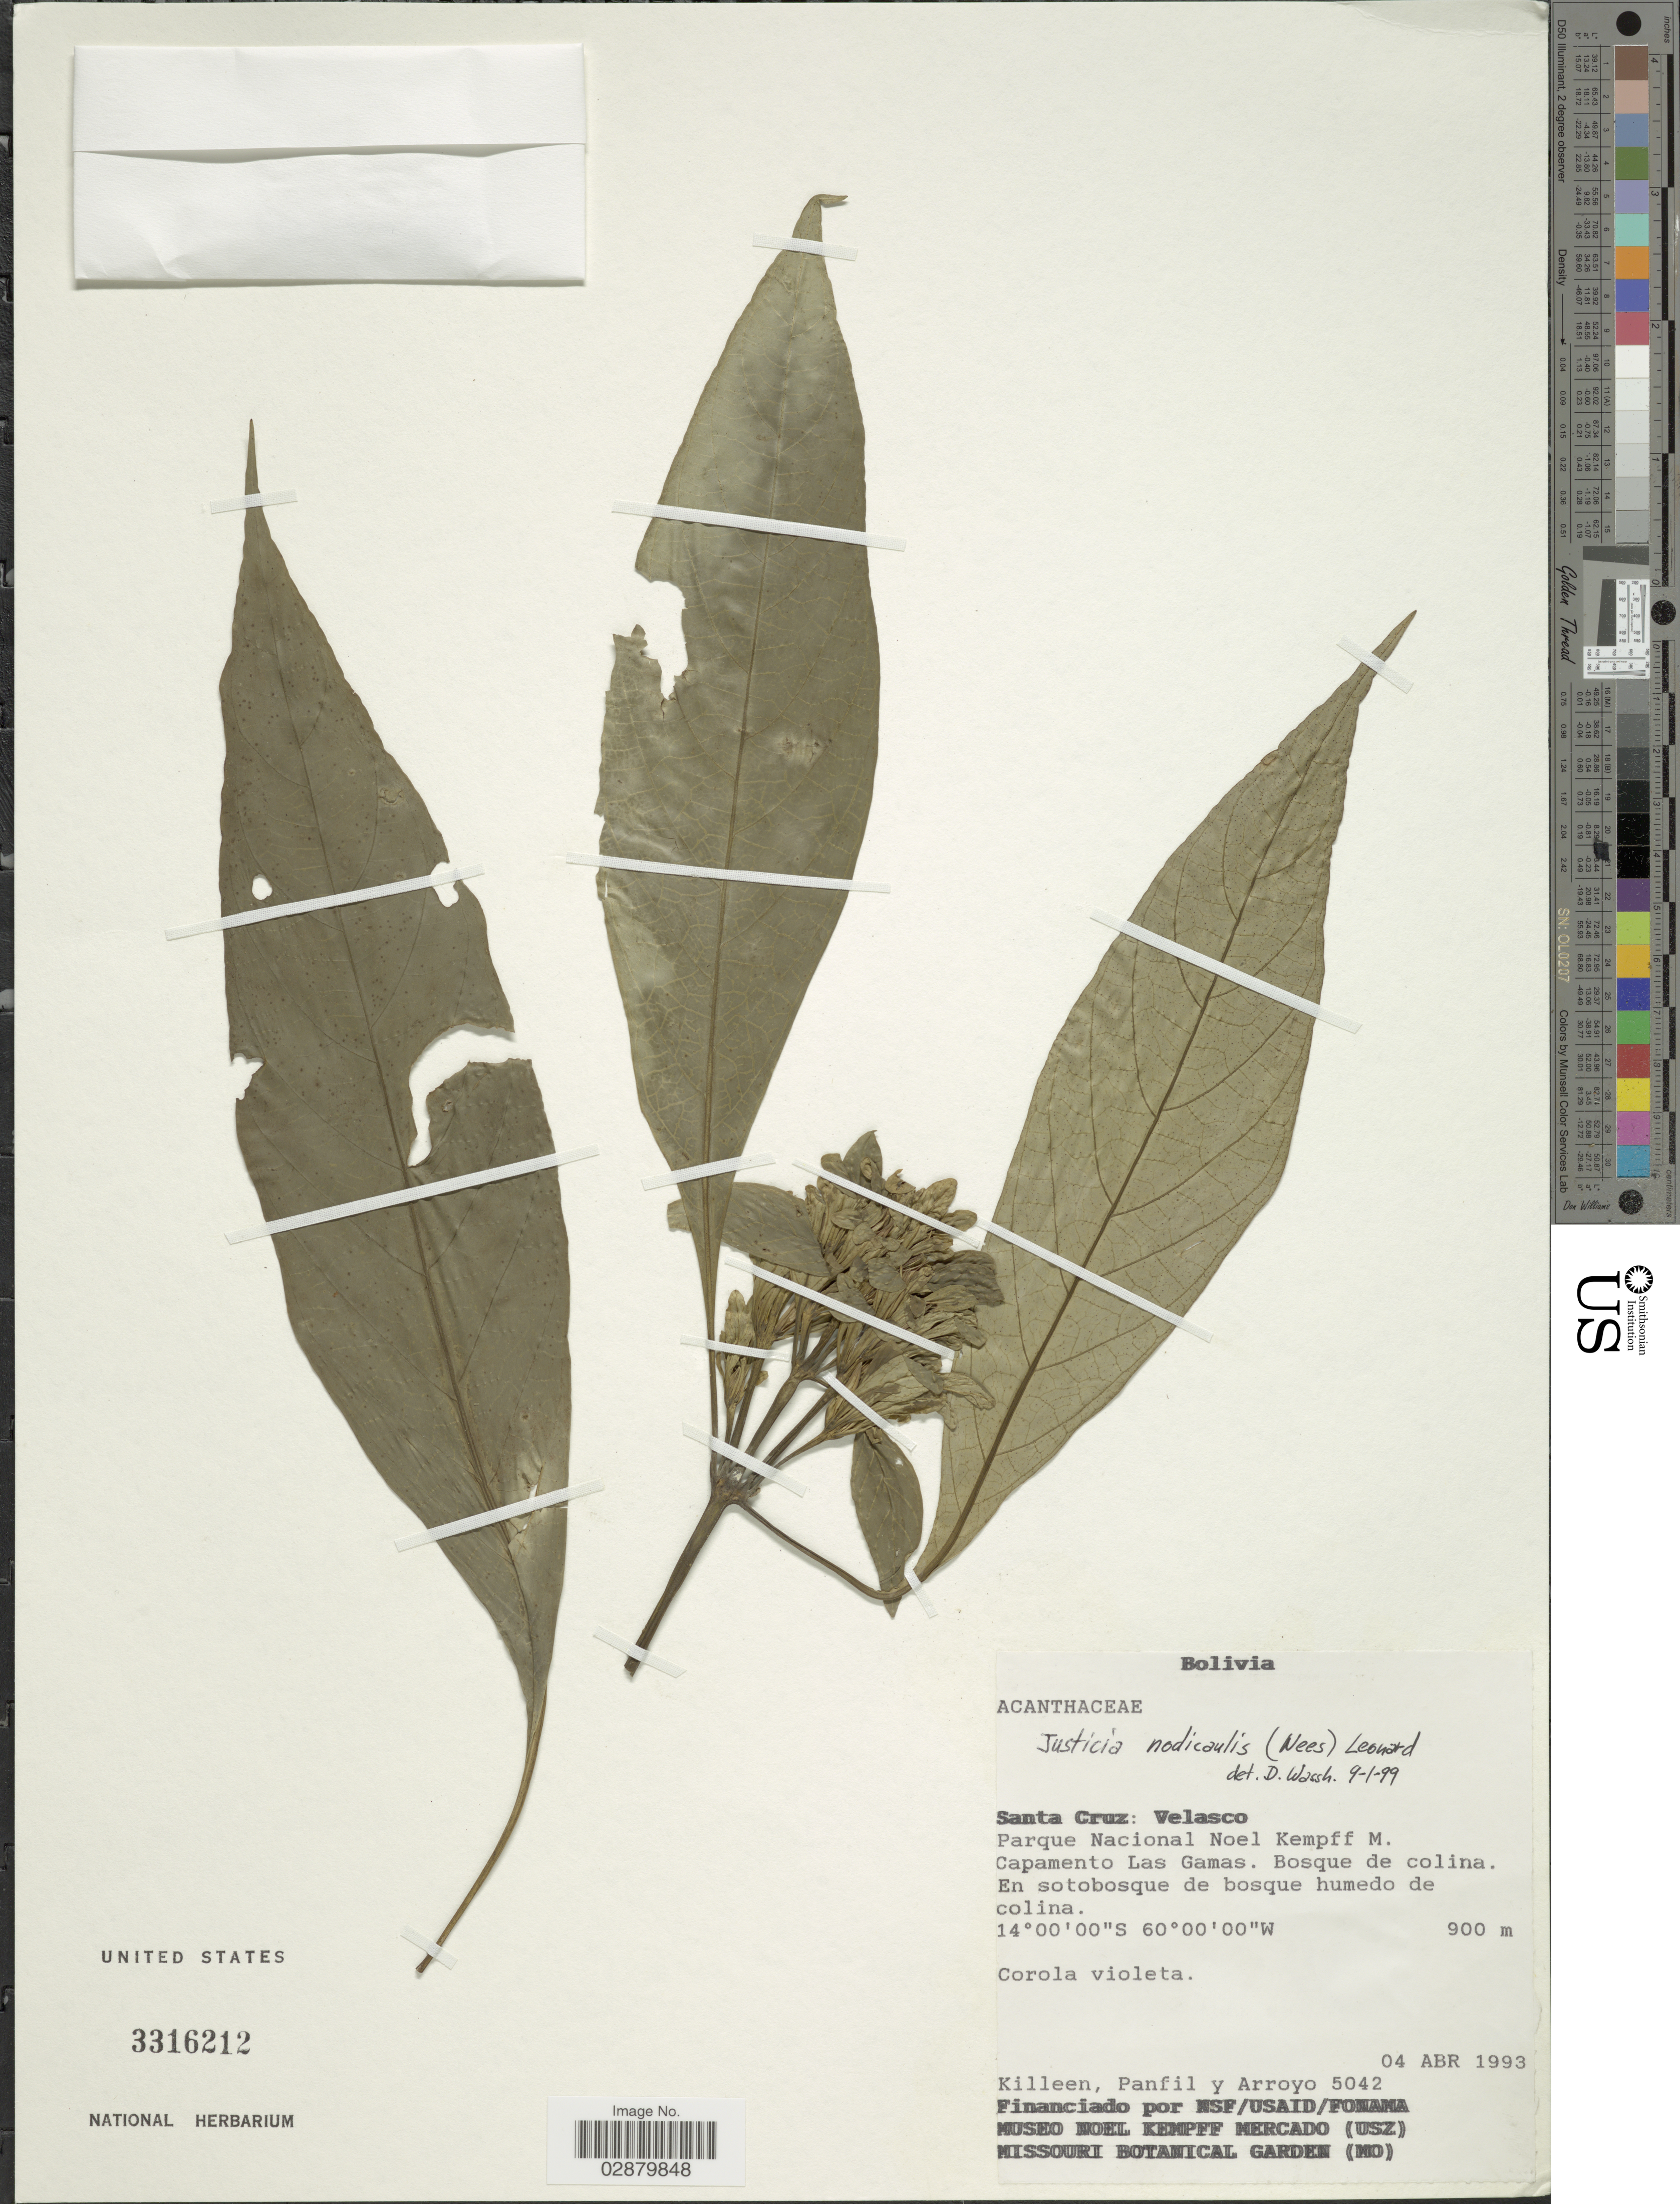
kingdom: Plantae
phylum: Tracheophyta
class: Magnoliopsida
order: Lamiales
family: Acanthaceae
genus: Justicia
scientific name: Justicia nodicaulis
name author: (Nees) Leonard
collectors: Killeen, --, -- Panfil & Arroyo, --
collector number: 5042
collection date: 1993-04-04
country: Bolivia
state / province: Santa Cruz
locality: Velasco. Parque Nacional Noel Kempff M. Parque Nacional Noel Kempff M. Campamento Las Gamas.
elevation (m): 900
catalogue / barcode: US 3316212